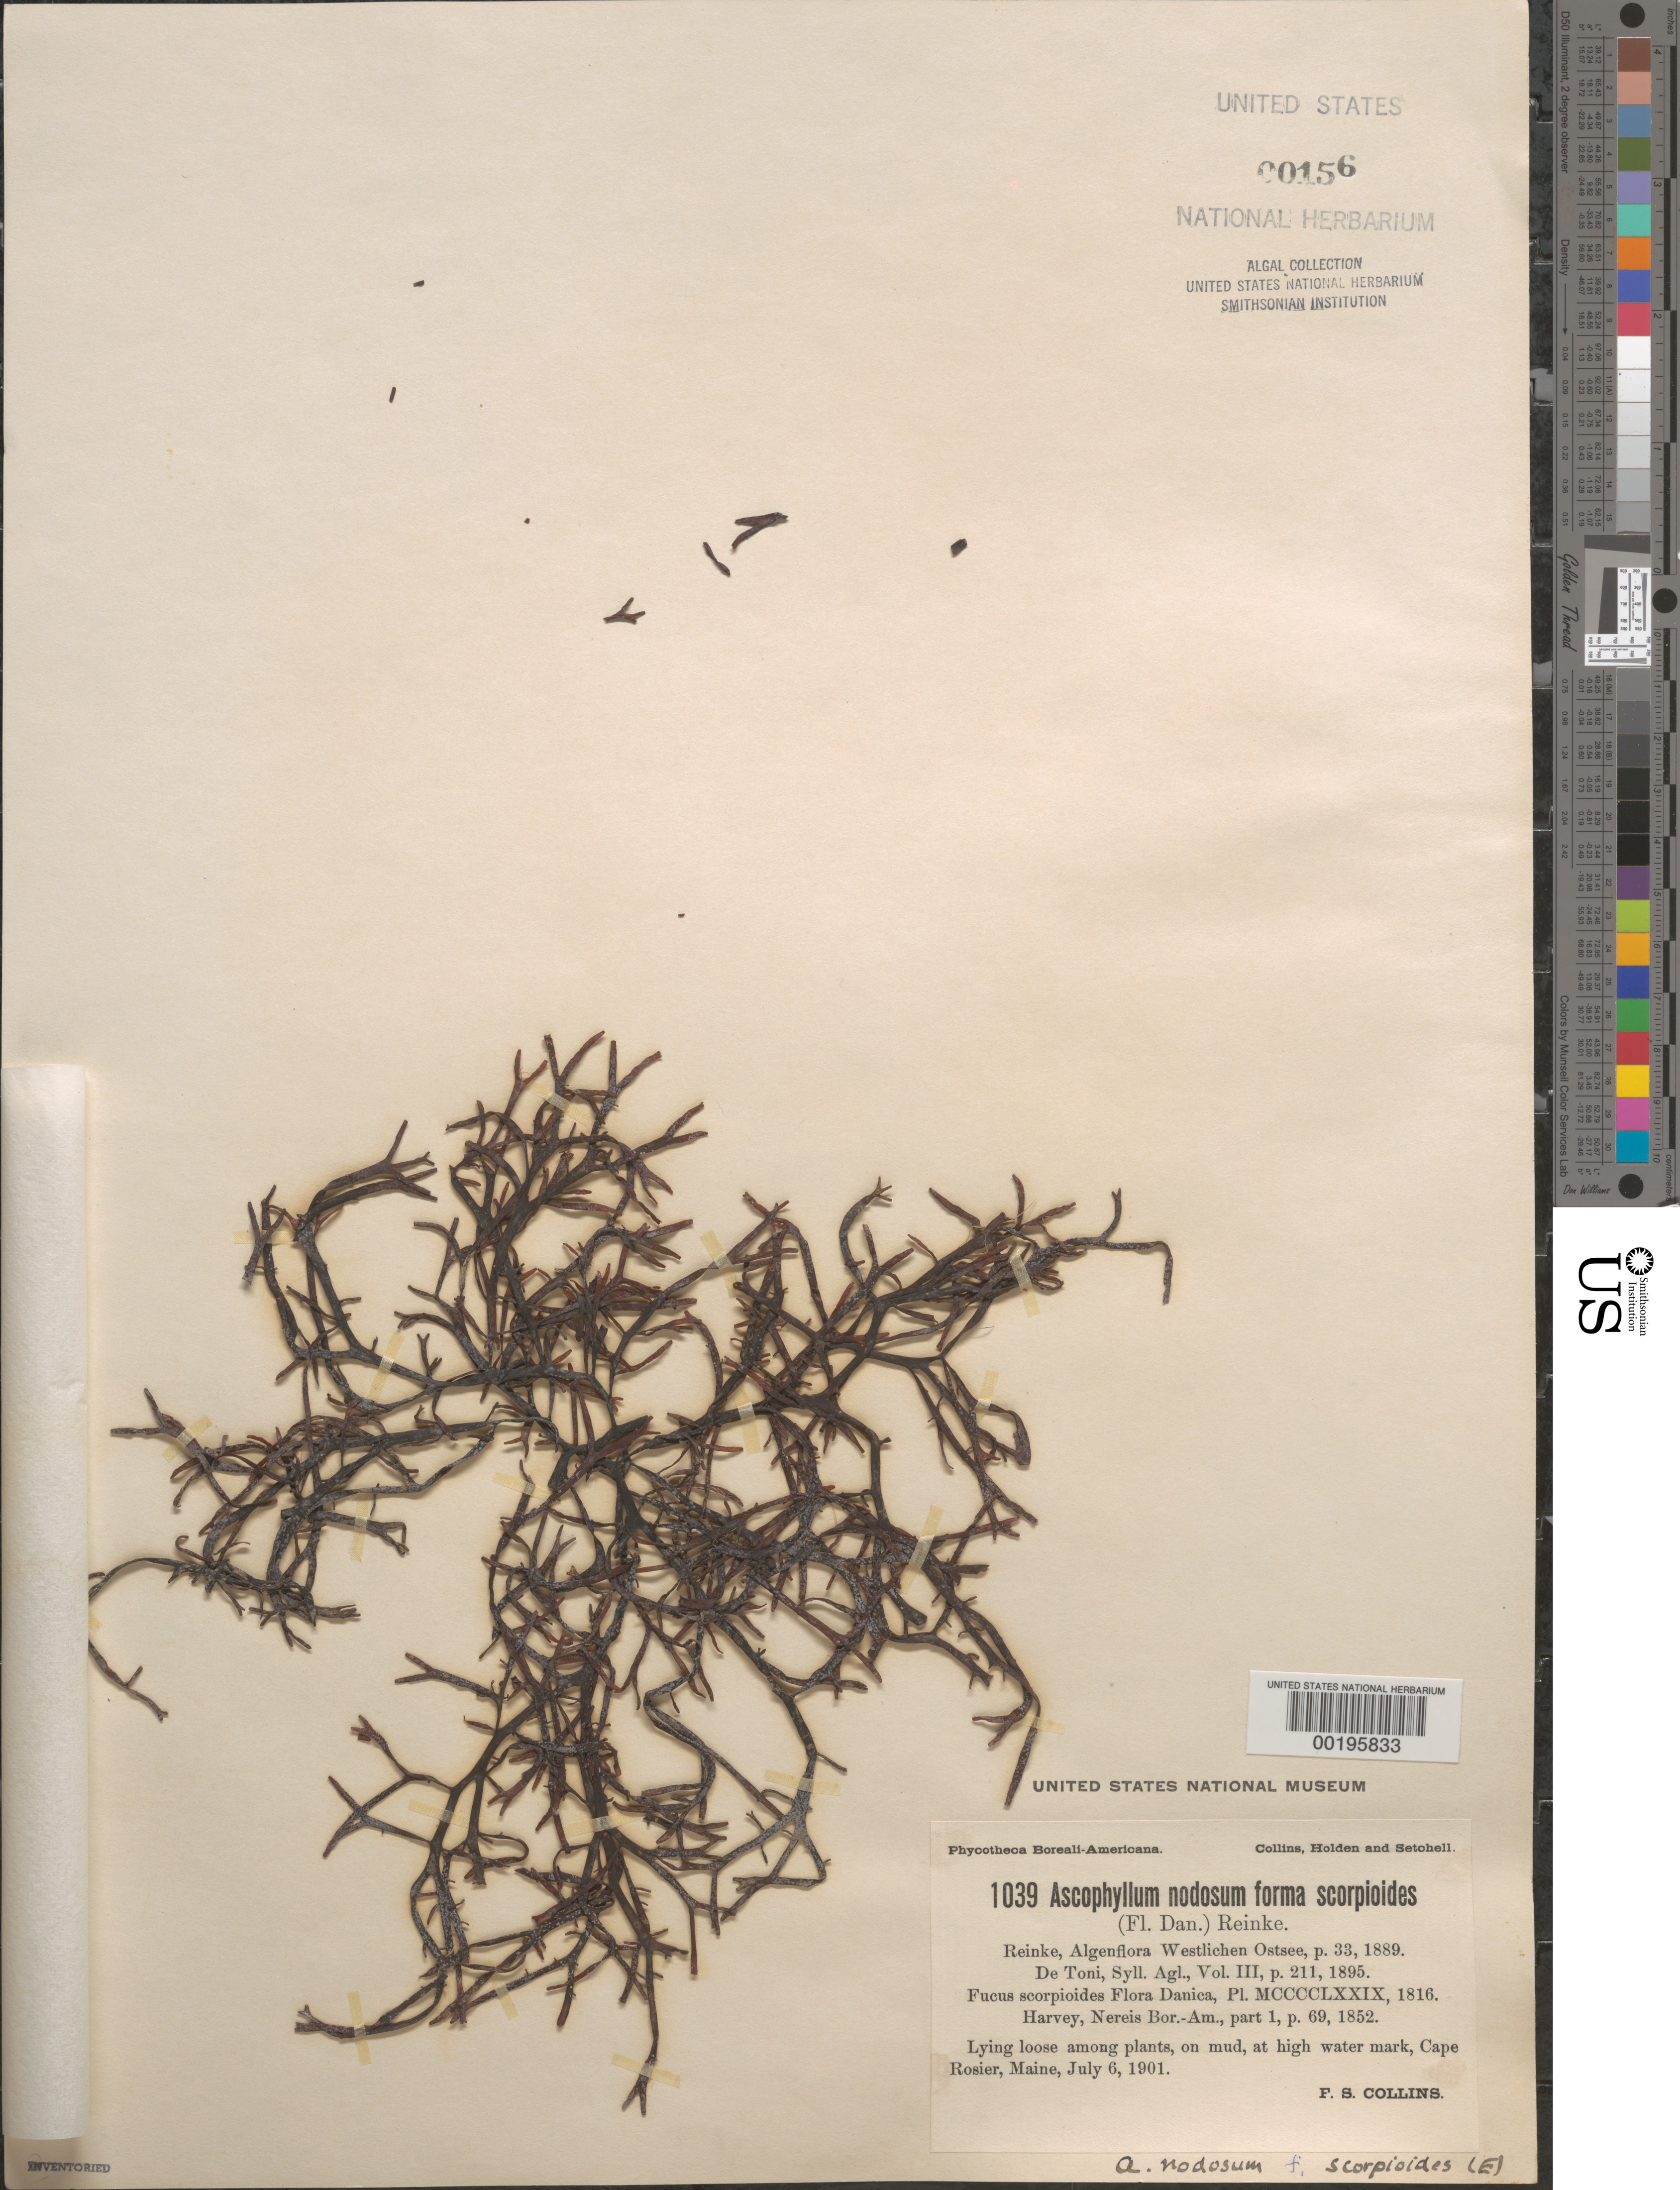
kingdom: Chromista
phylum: Ochrophyta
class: Phaeophyceae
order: Fucales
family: Fucaceae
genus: Ascophyllum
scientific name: Ascophyllum nodosum f. scorpioides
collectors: F. Collins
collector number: PB-A 1039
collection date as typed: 06 Jul 1901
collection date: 1901-07-06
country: United States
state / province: Maine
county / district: Hancock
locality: Cape Rosier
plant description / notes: Collins, Holden & Setchell, Phycotheca Boreali-Americana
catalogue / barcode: US 156